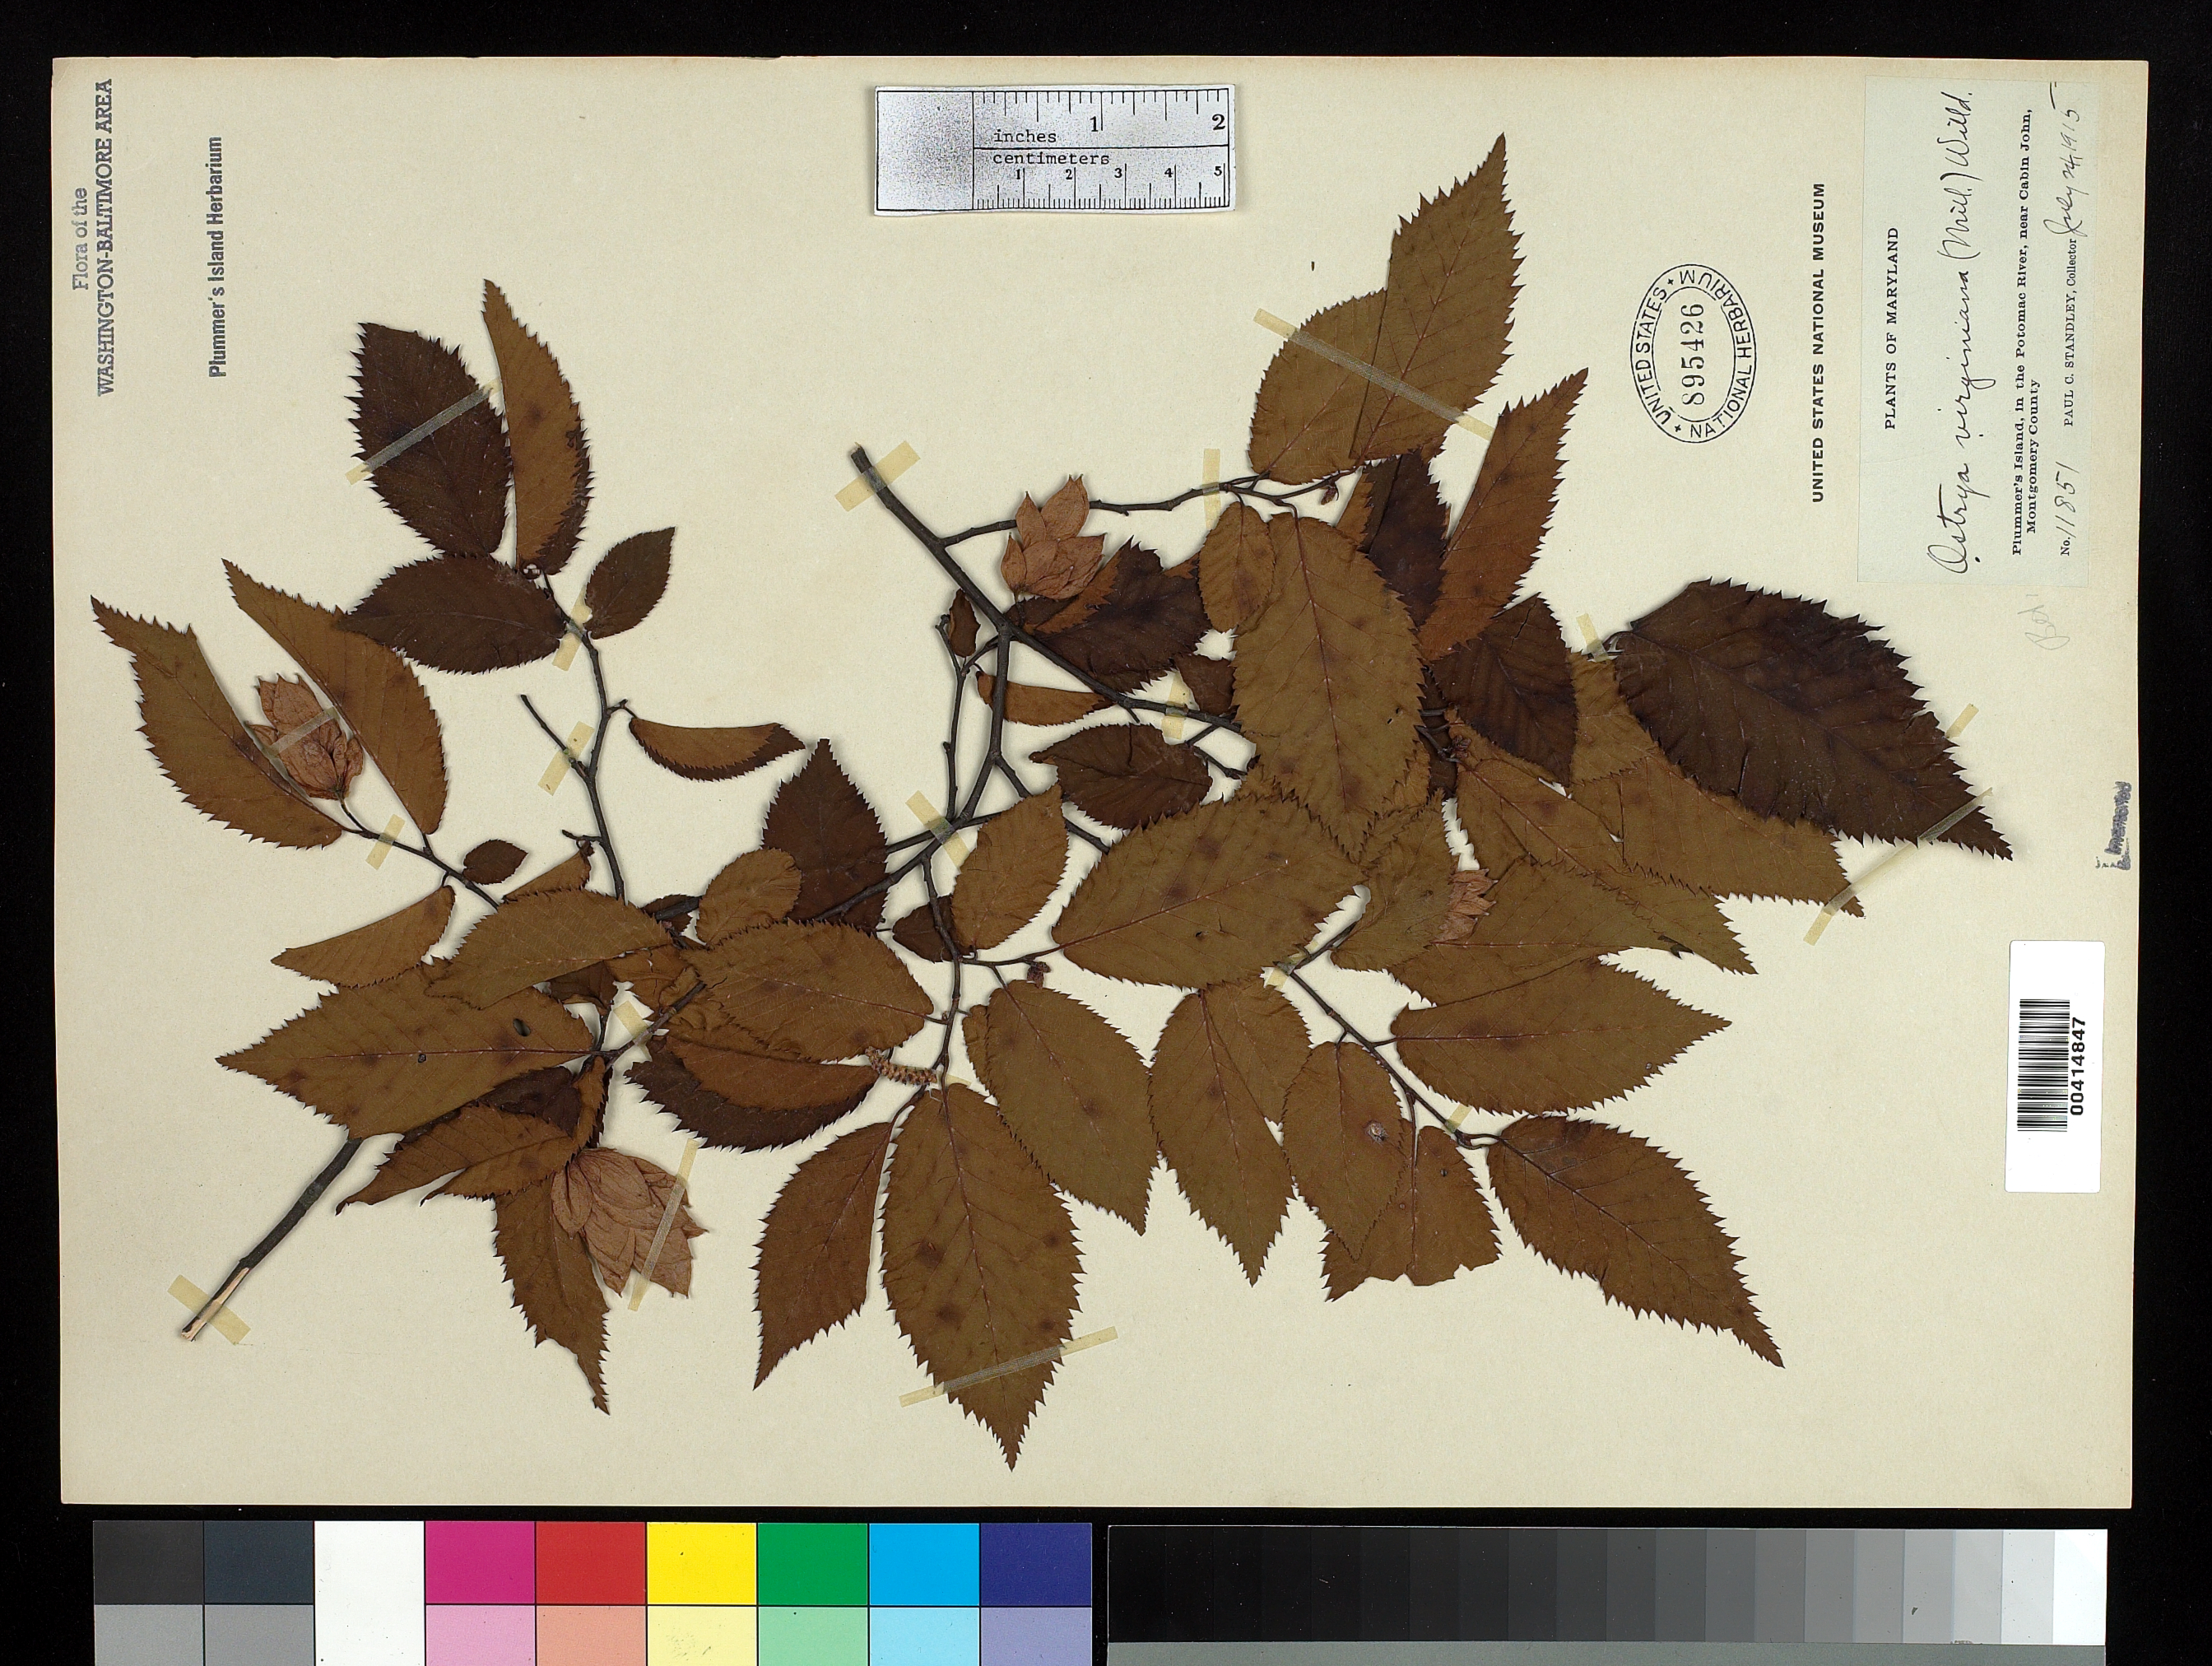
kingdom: Plantae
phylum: Tracheophyta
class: Magnoliopsida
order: Fagales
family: Betulaceae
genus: Ostrya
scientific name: Ostrya virginiana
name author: (Mill.) K. Koch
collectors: P. C. Standley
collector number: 11851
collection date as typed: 24 Jul 1915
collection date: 1915-07-24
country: United States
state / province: Maryland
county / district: Montgomery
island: Plummers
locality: Plummer's Island C. & O. Canal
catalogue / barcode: US 895426